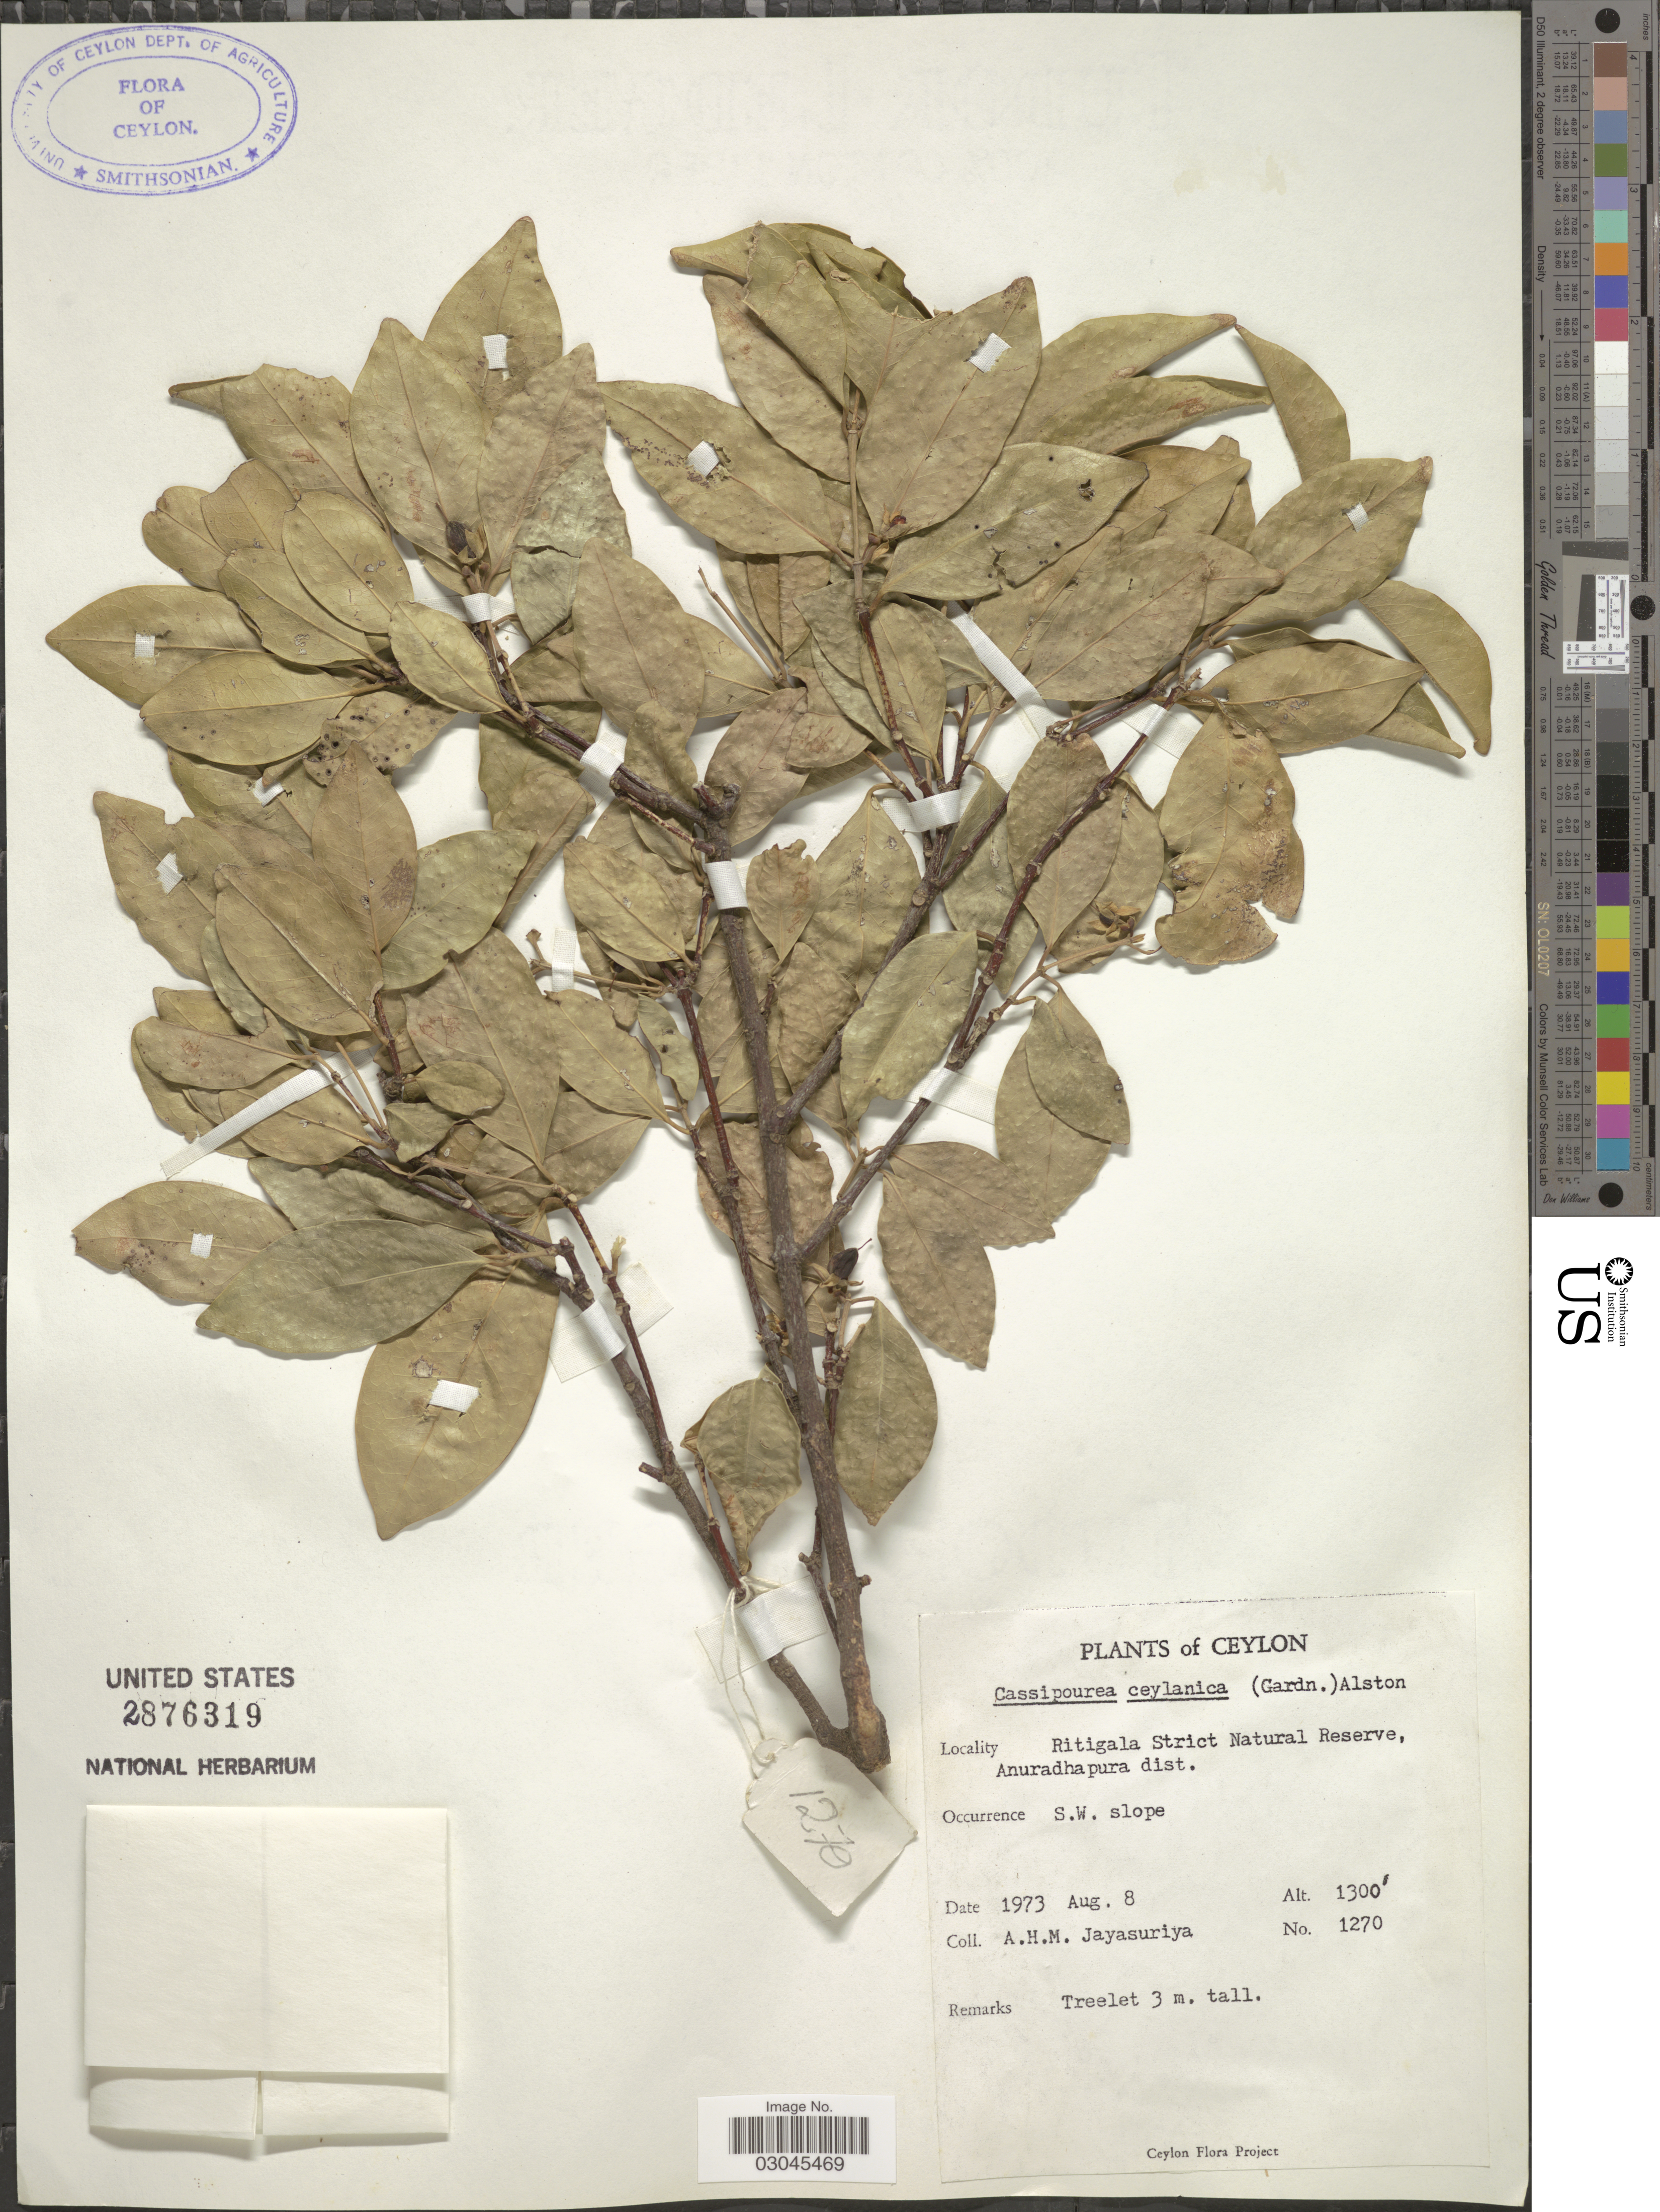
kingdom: Plantae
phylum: Tracheophyta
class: Magnoliopsida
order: Malpighiales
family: Rhizophoraceae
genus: Cassipourea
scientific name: Cassipourea ceylanica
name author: (Gardner) Alston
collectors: A. H. Jayasuriya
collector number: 1270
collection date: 1973-08-08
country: Sri Lanka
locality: Ceylon. Ritigala Strict Natural Reserve, Anuradhapura dist. S.W. slope.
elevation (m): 396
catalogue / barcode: US 2876319